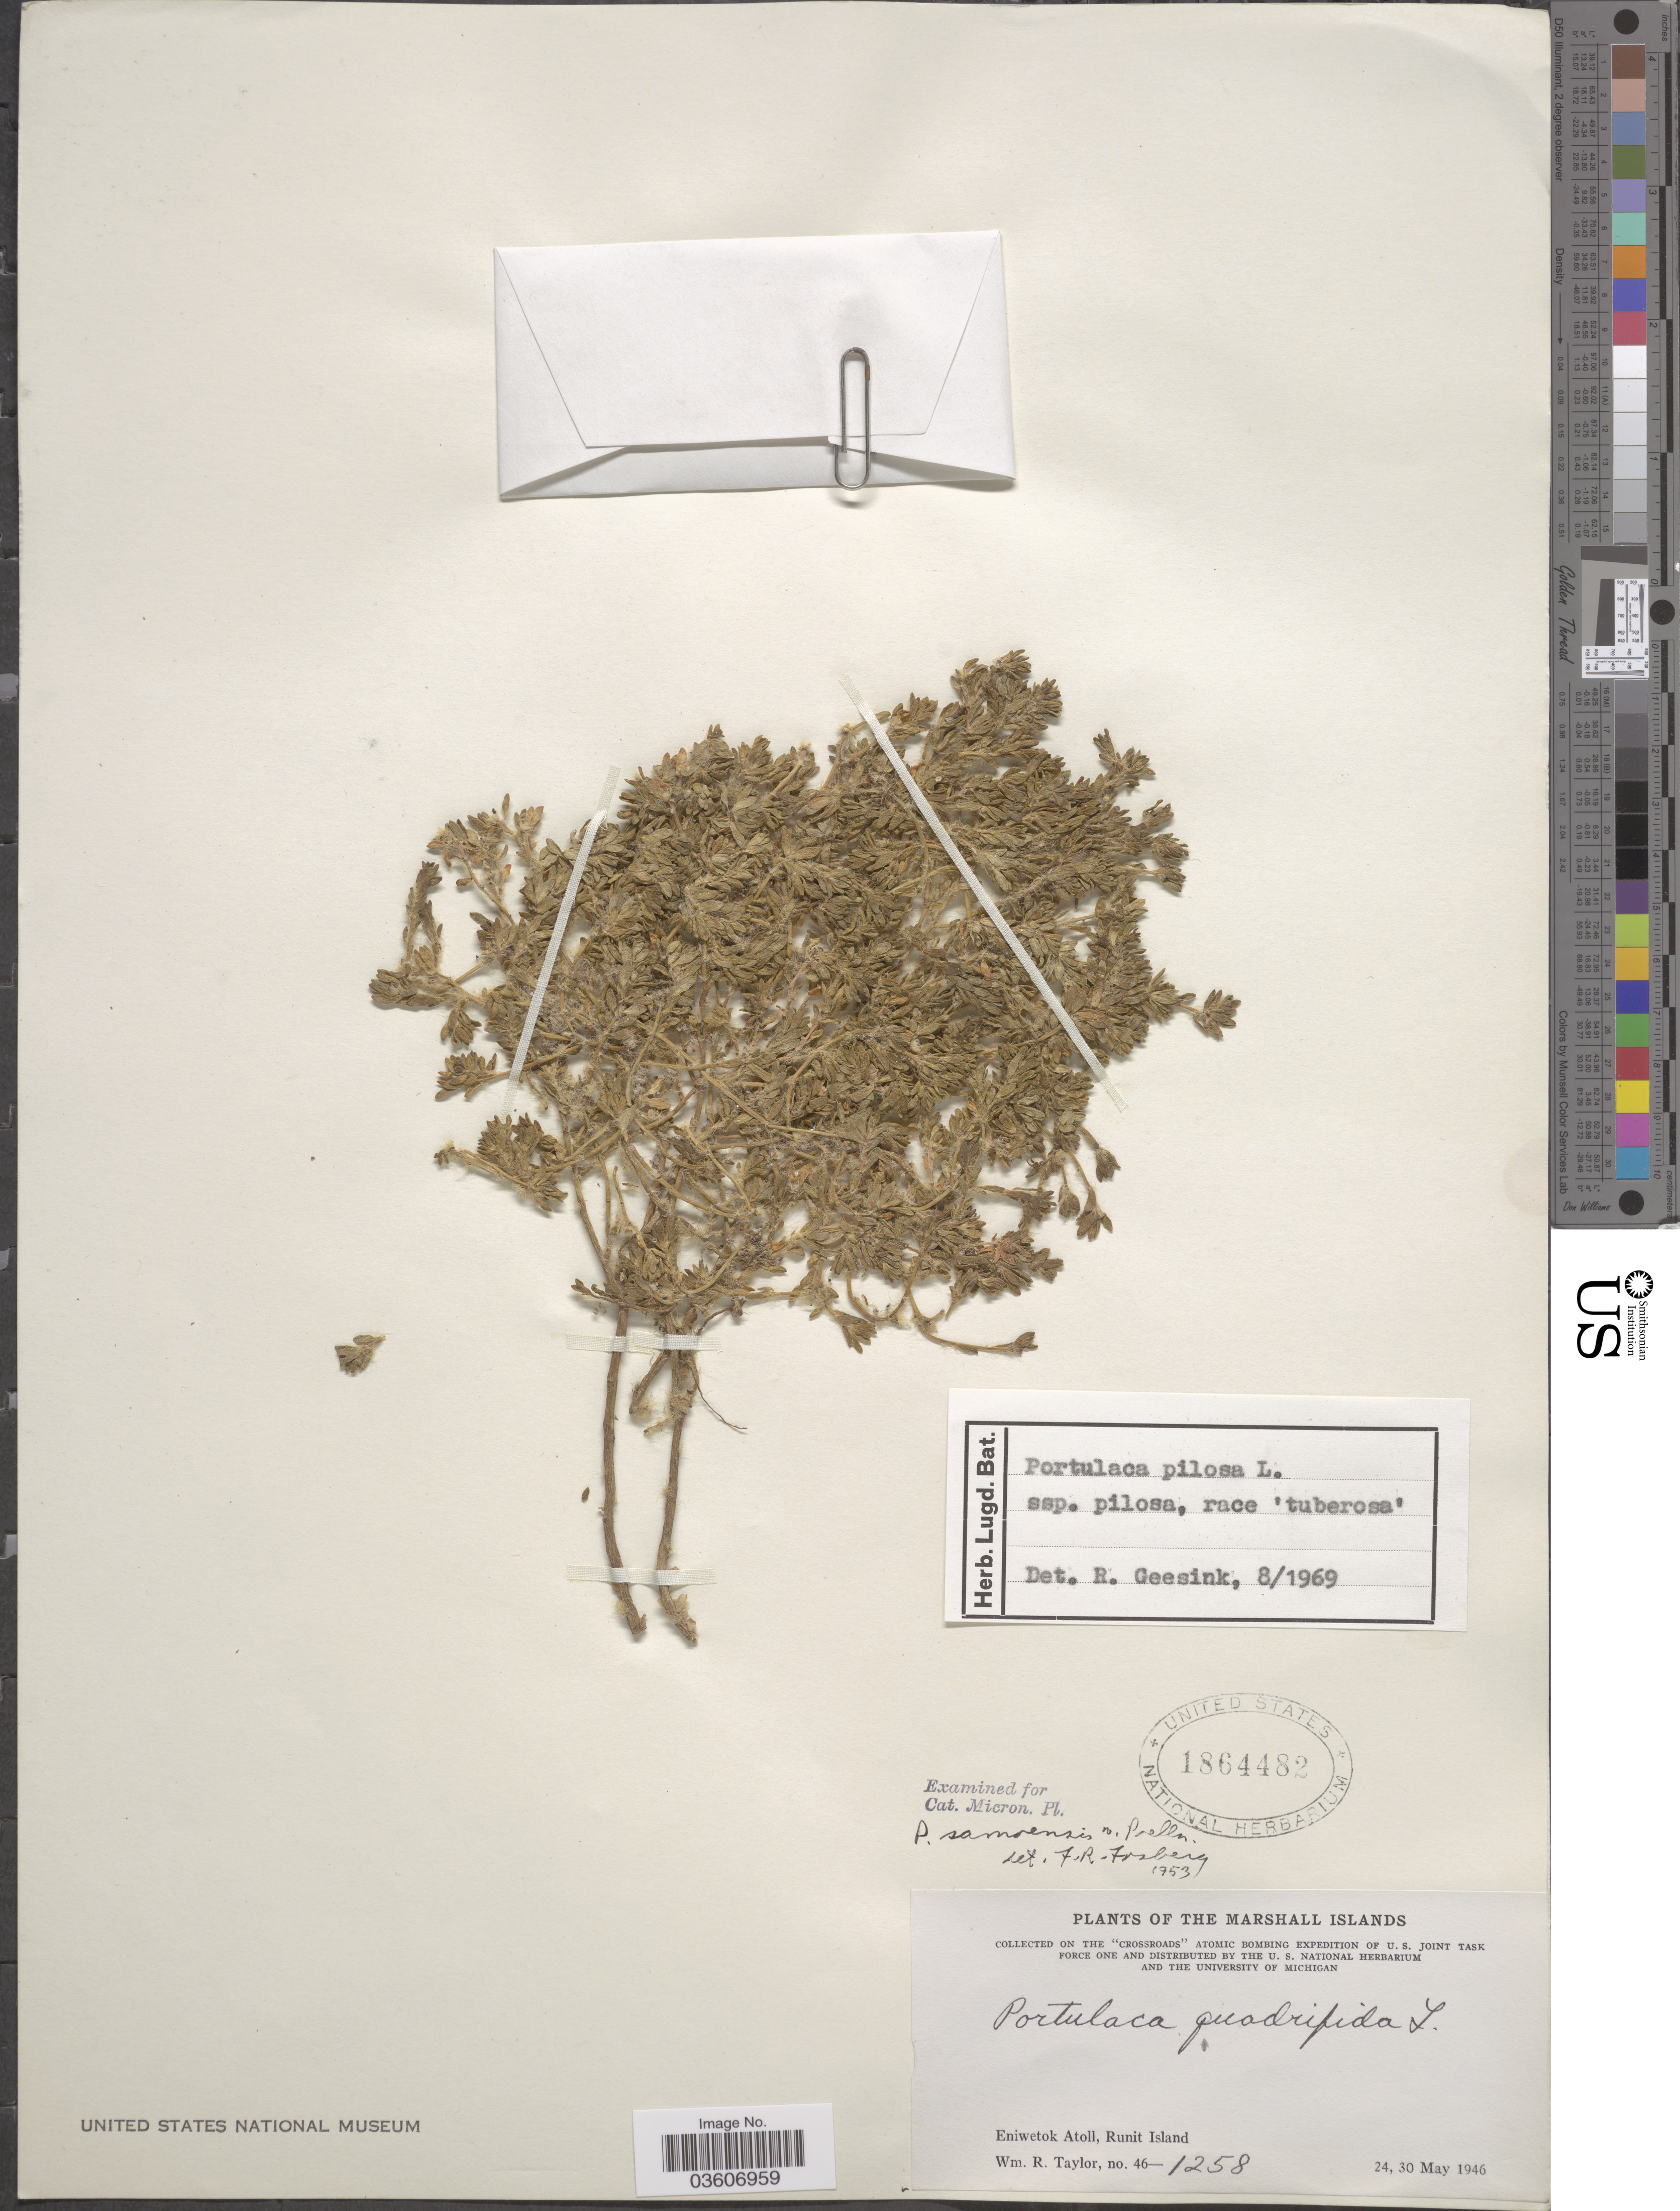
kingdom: Plantae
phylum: Tracheophyta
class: Magnoliopsida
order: Caryophyllales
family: Portulacaceae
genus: Portulaca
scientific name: Portulaca australis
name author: Endl.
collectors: W. R. Taylor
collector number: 46-1258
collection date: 1946-05-24/1946-05-30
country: Marshall Islands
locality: Eniwetok Atoll, Runit Island.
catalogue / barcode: US 1864482